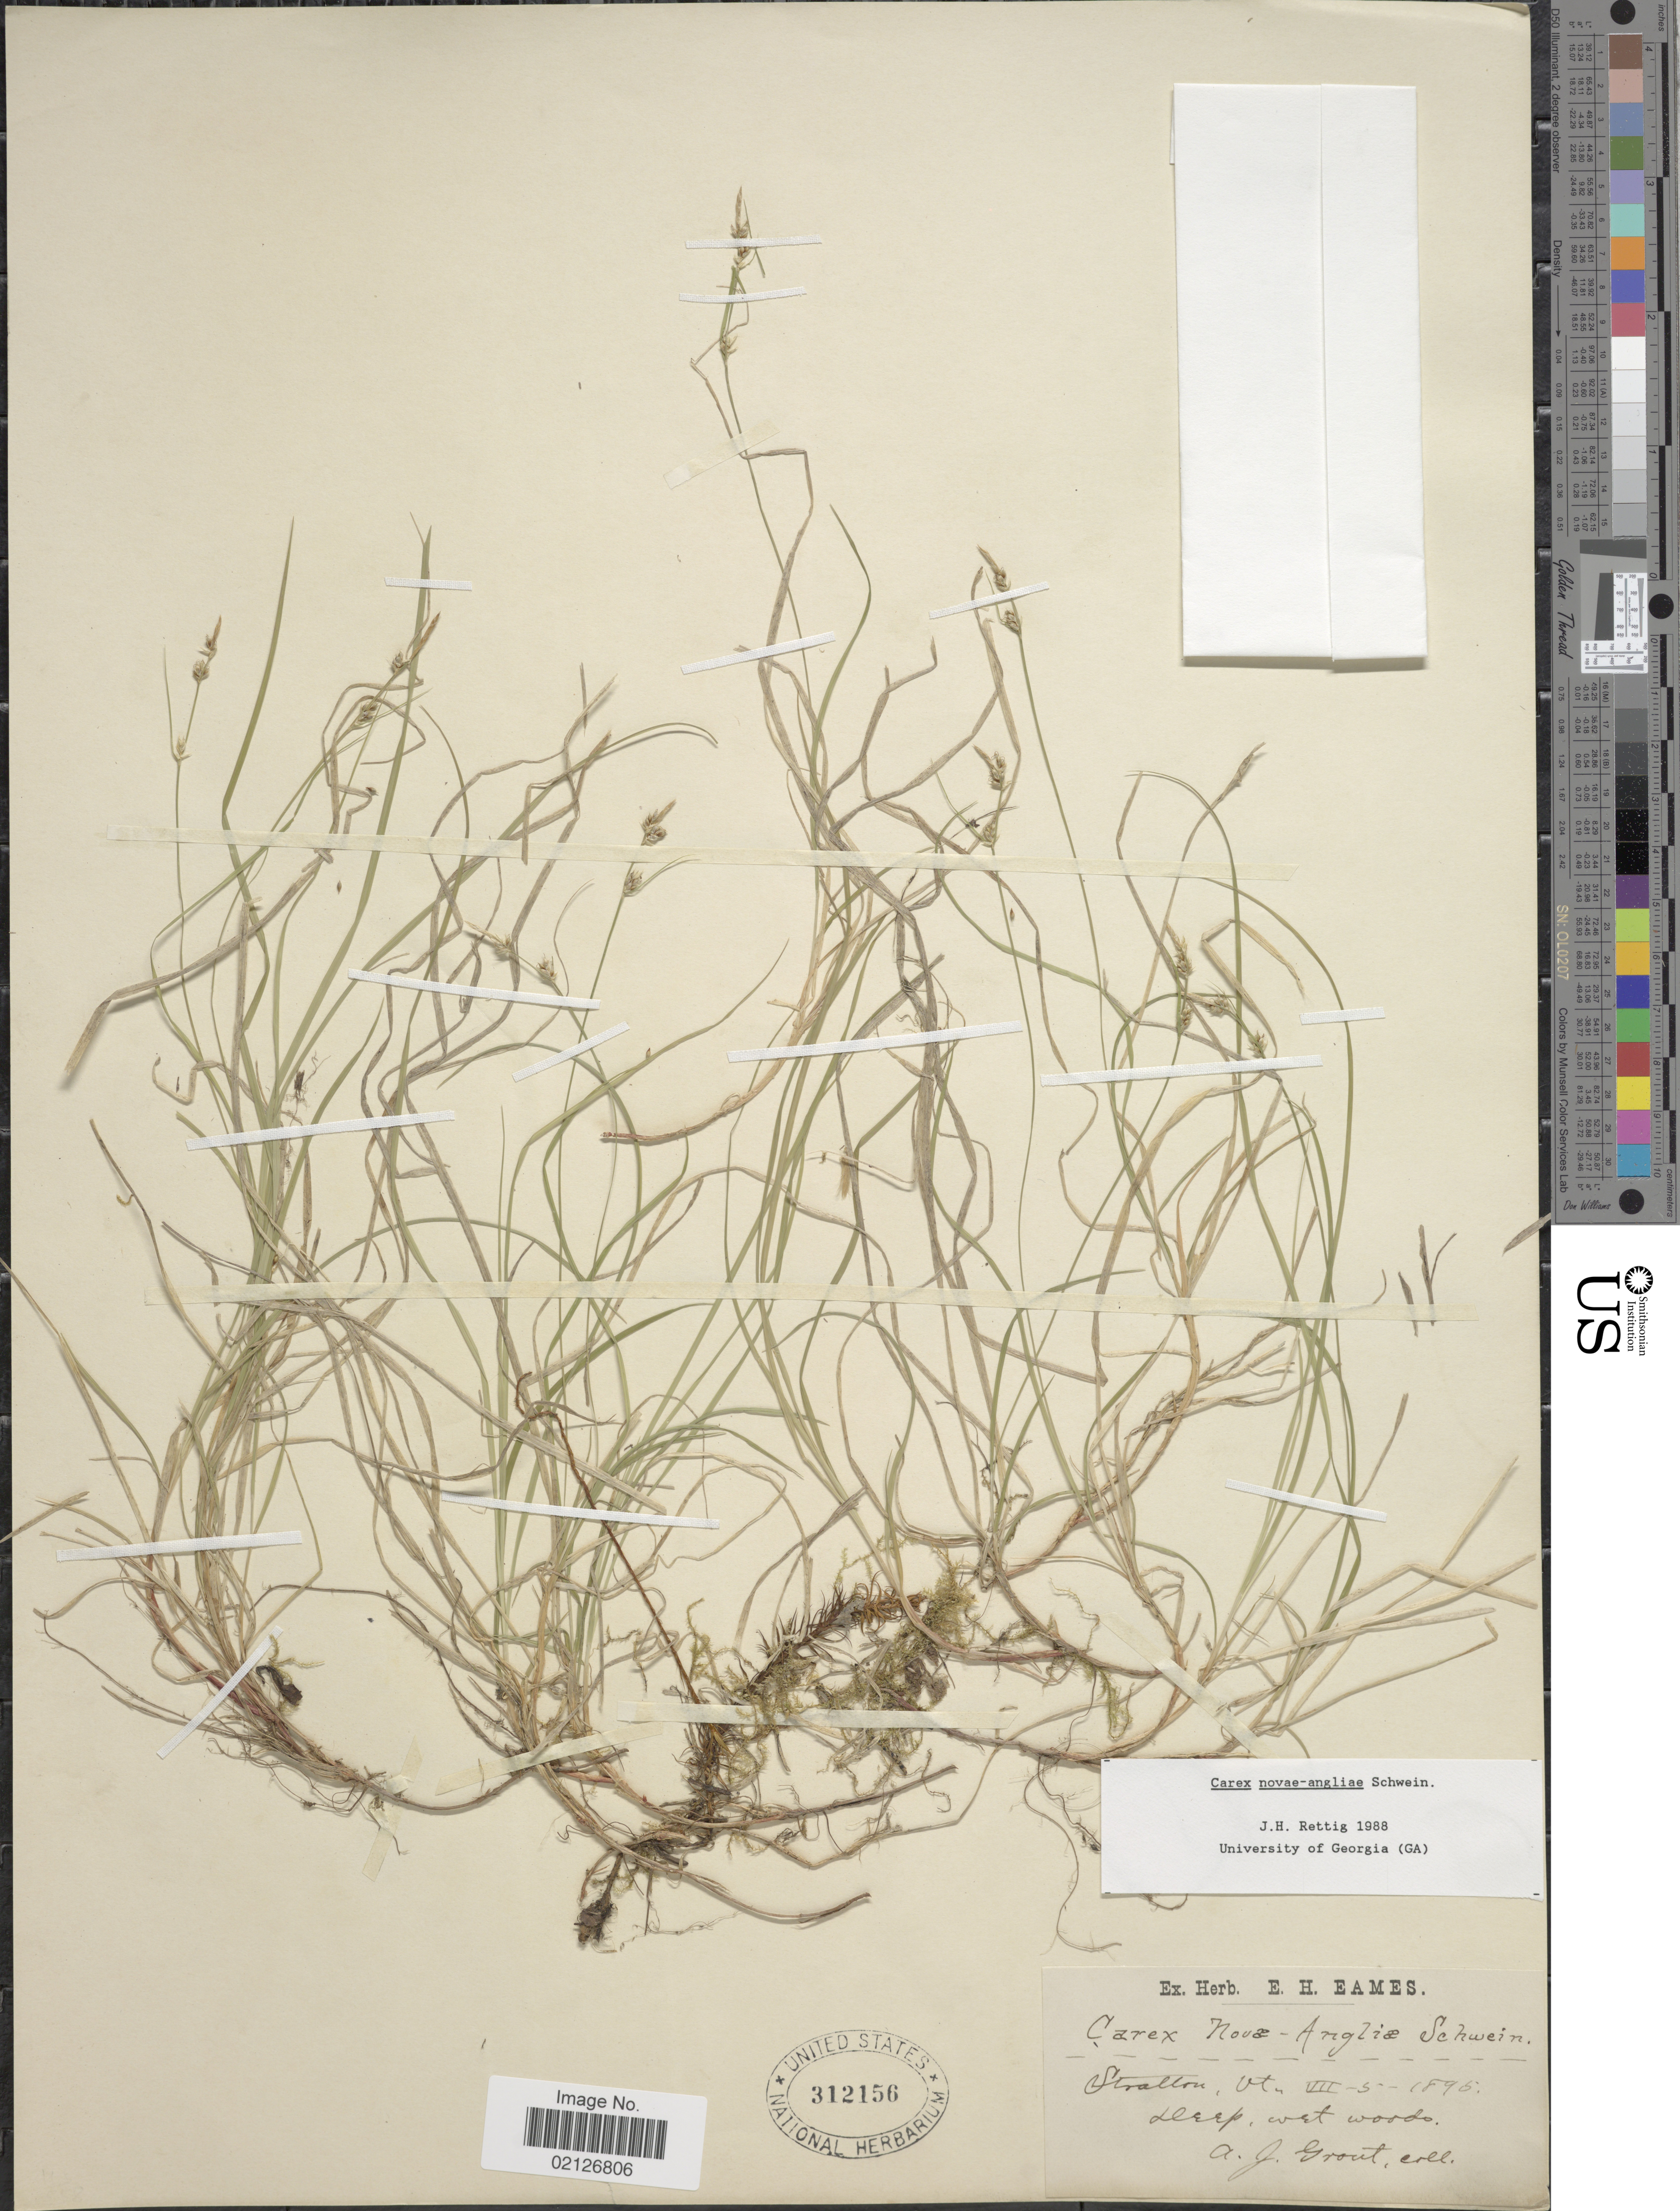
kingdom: Plantae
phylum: Tracheophyta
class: Liliopsida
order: Poales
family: Cyperaceae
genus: Carex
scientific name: Carex novae-angliae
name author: Schwein.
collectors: A. J. Grout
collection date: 1895-07-05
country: United States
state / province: Vermont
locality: Stratton, deep, wet woods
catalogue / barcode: US 312156